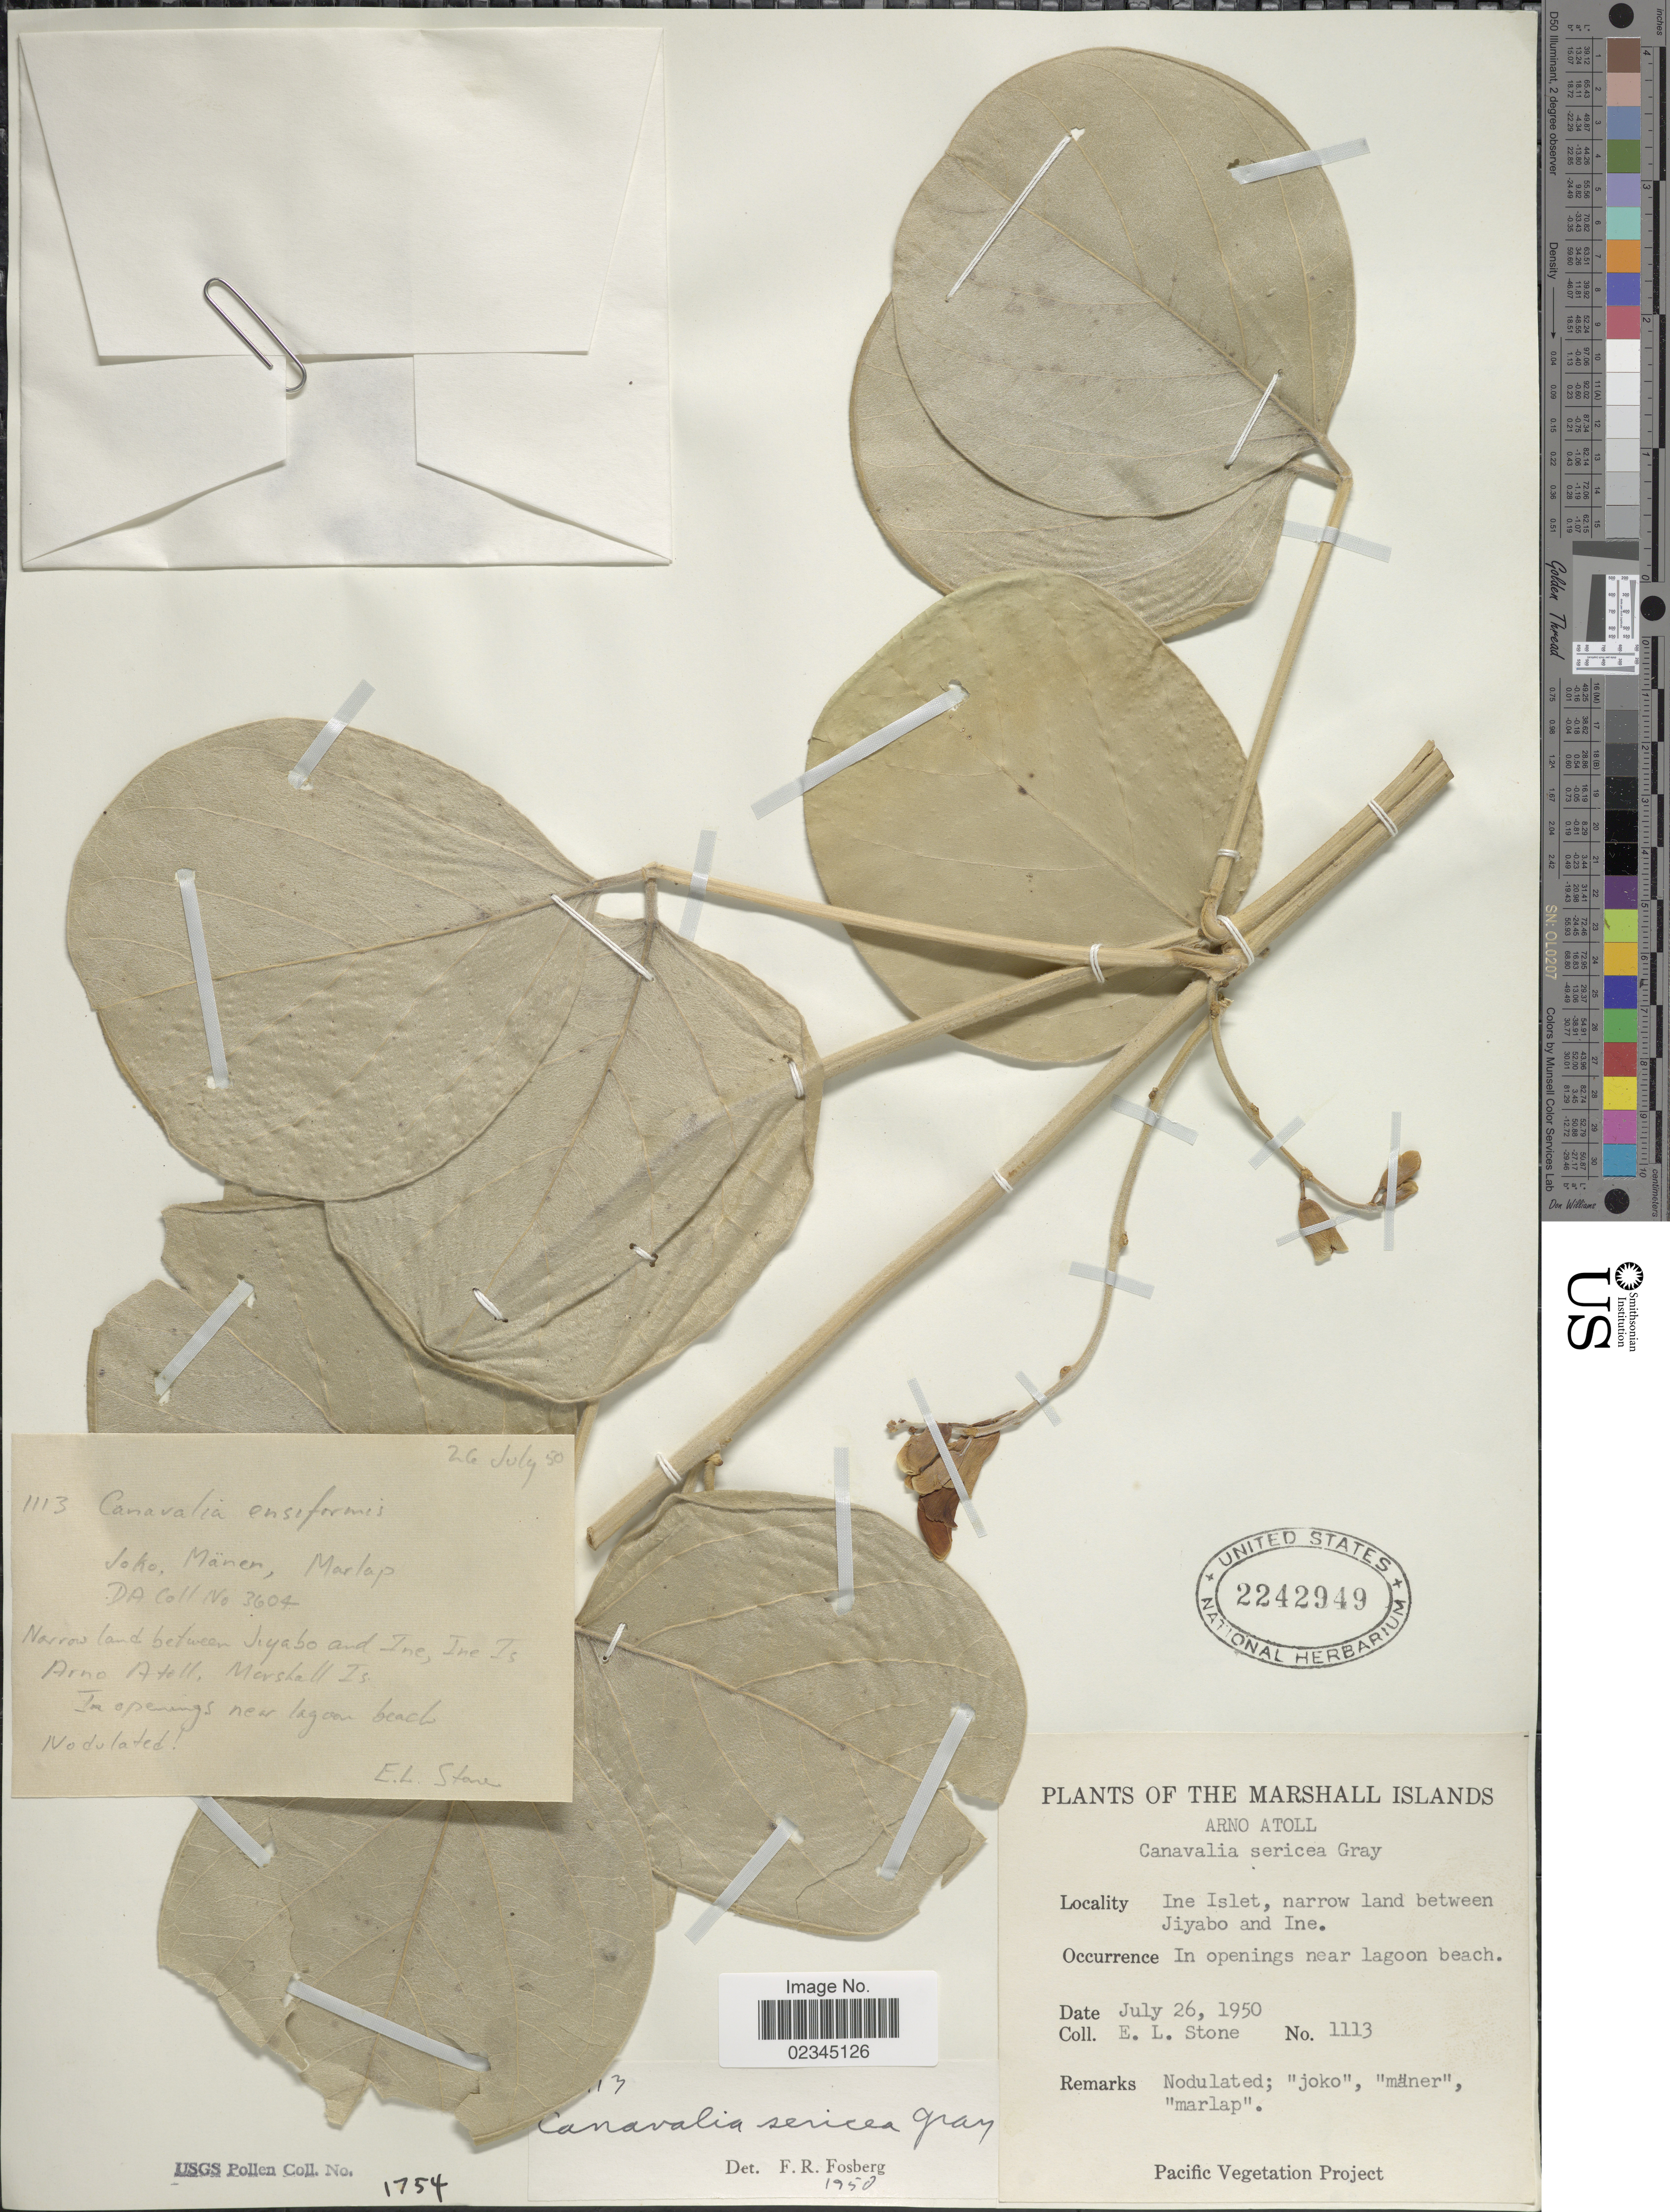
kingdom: Plantae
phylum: Tracheophyta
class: Magnoliopsida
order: Fabales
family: Fabaceae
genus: Canavalia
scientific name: Canavalia sericea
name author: A. Gray in Wilkes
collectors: E. L. Stone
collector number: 1113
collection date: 1950-07-26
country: Marshall Islands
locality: The Marshall Islands, Arno Atoll. Ine Islet, narrow land between Jiyabo and Ine.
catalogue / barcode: US 2242949